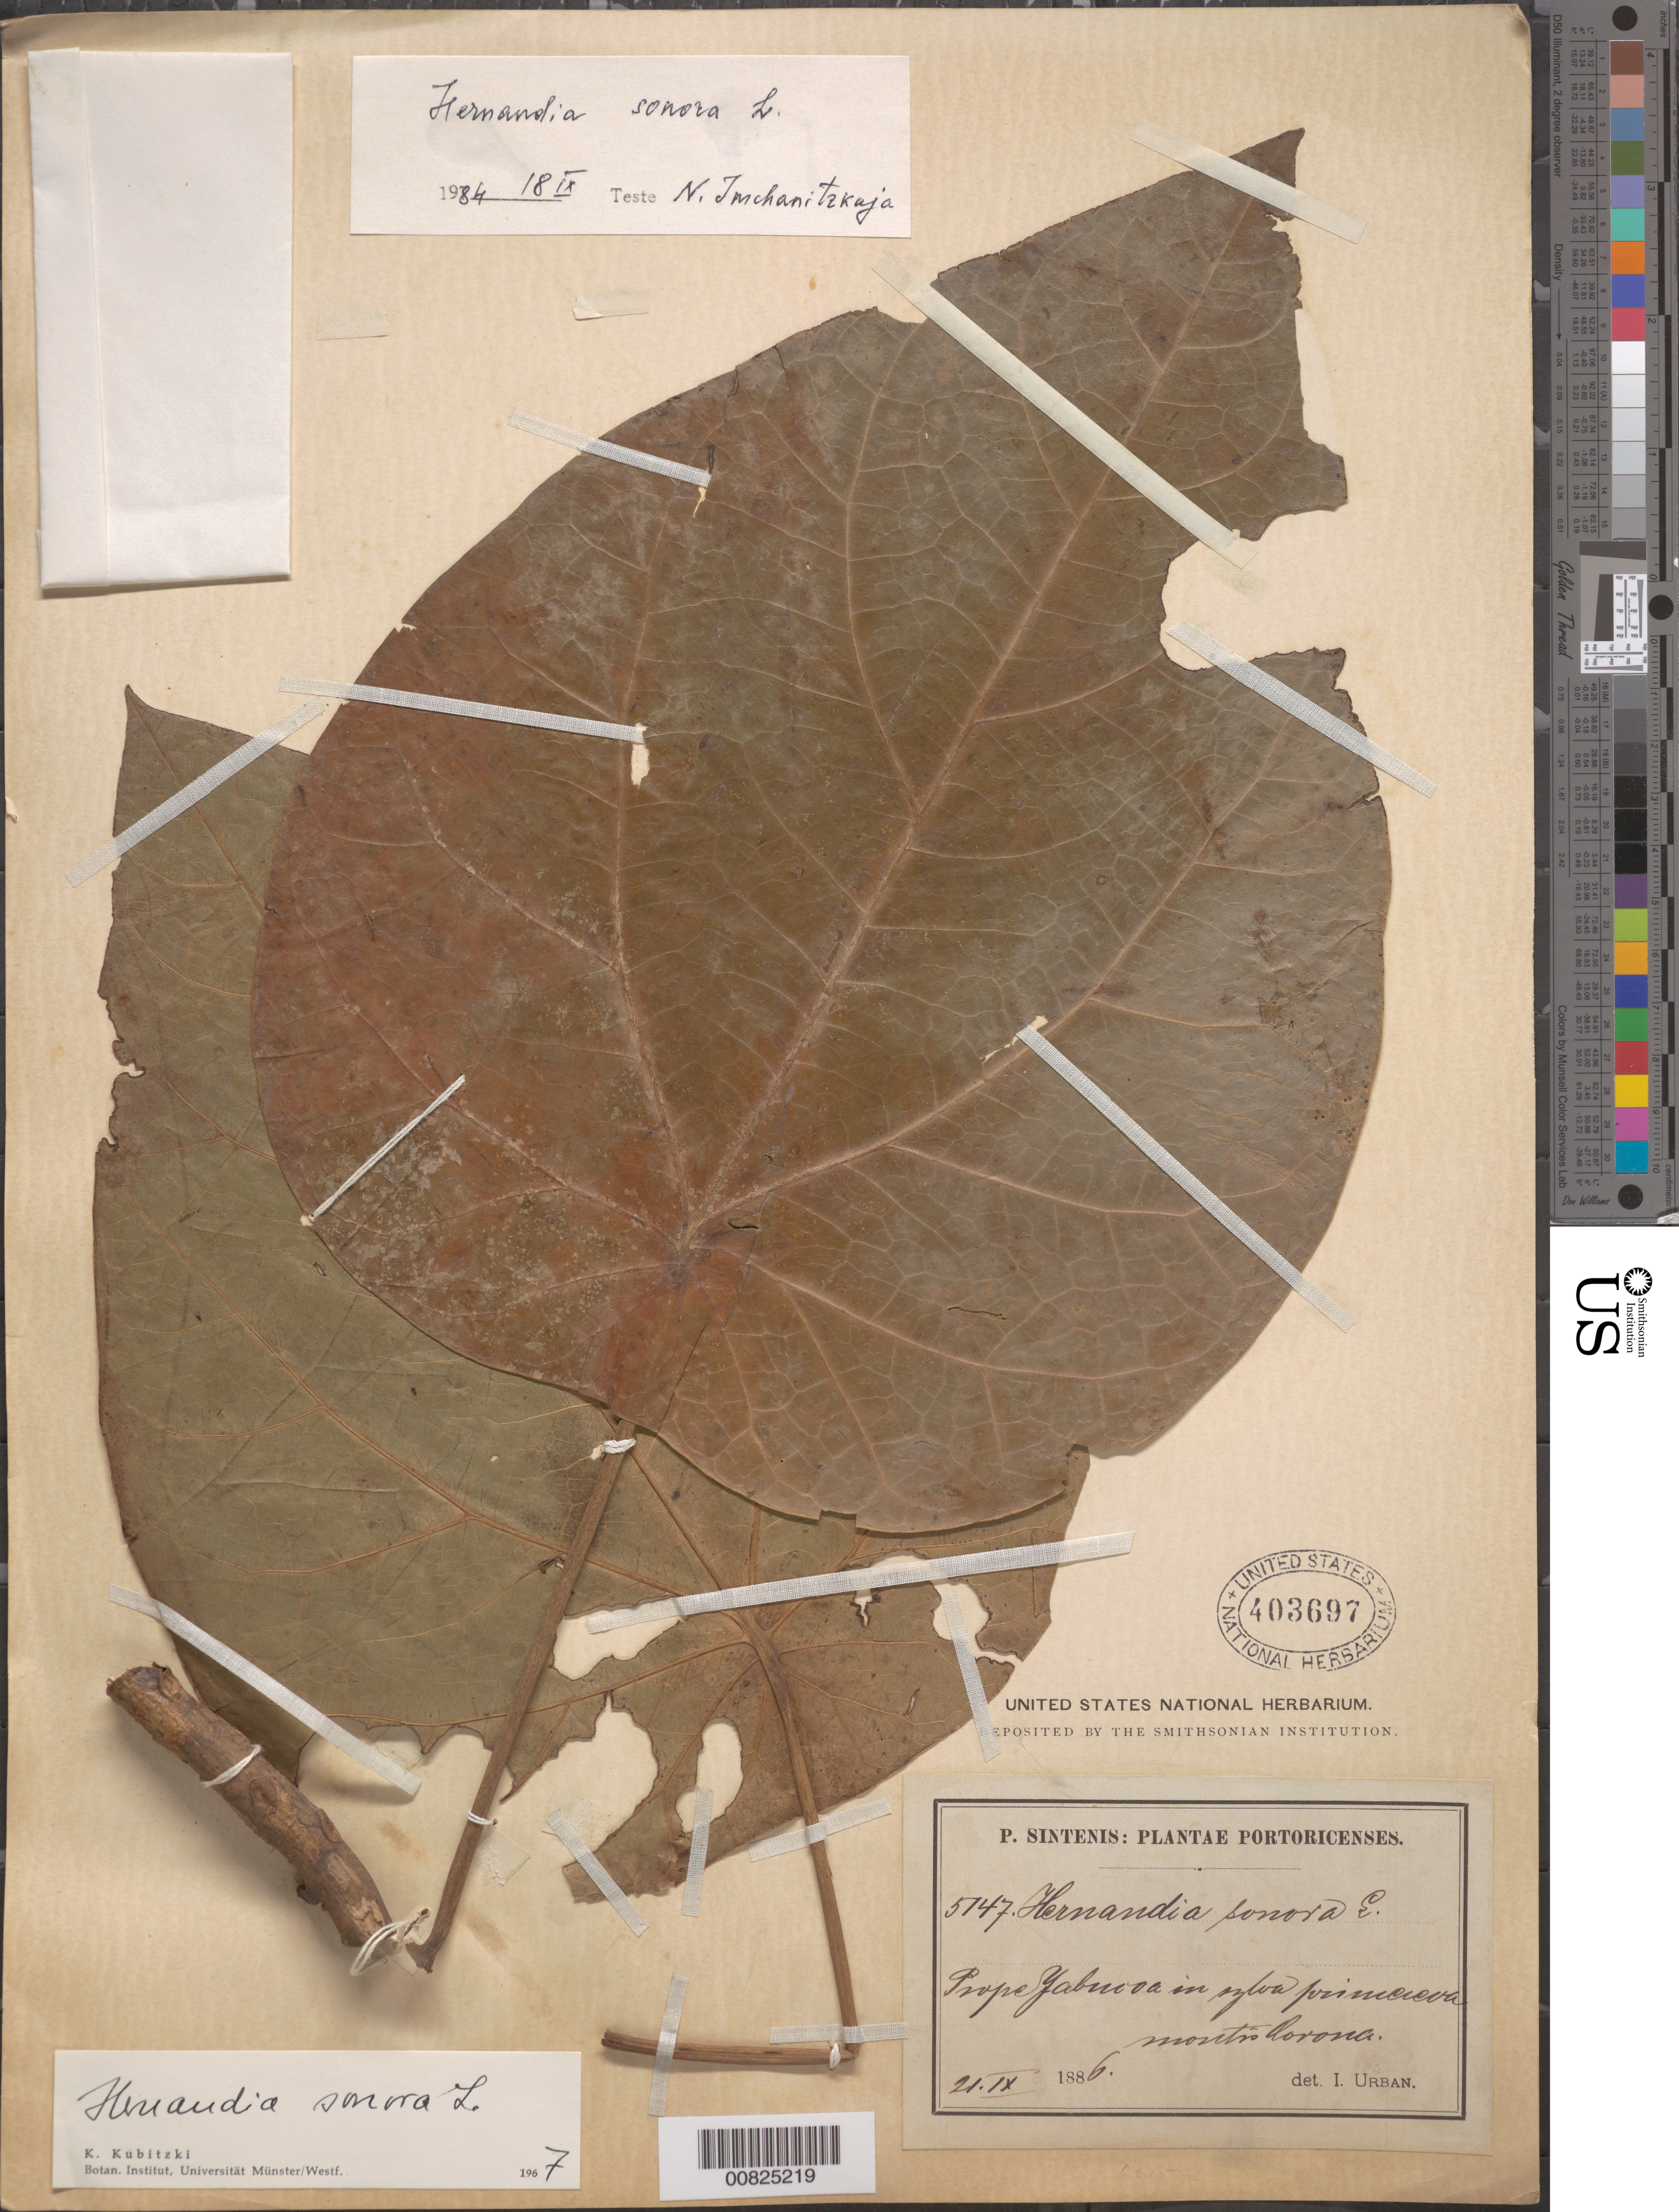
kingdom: Plantae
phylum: Tracheophyta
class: Magnoliopsida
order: Laurales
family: Hernandiaceae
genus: Hernandia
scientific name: Hernandia sonora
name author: L.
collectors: P. Sintenis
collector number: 5147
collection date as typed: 21 Sep 1886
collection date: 1886-09-21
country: Puerto Rico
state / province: Yabucoa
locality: Yabueoa (?), Montis Corona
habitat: in sylva "primareva"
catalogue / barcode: US 403697